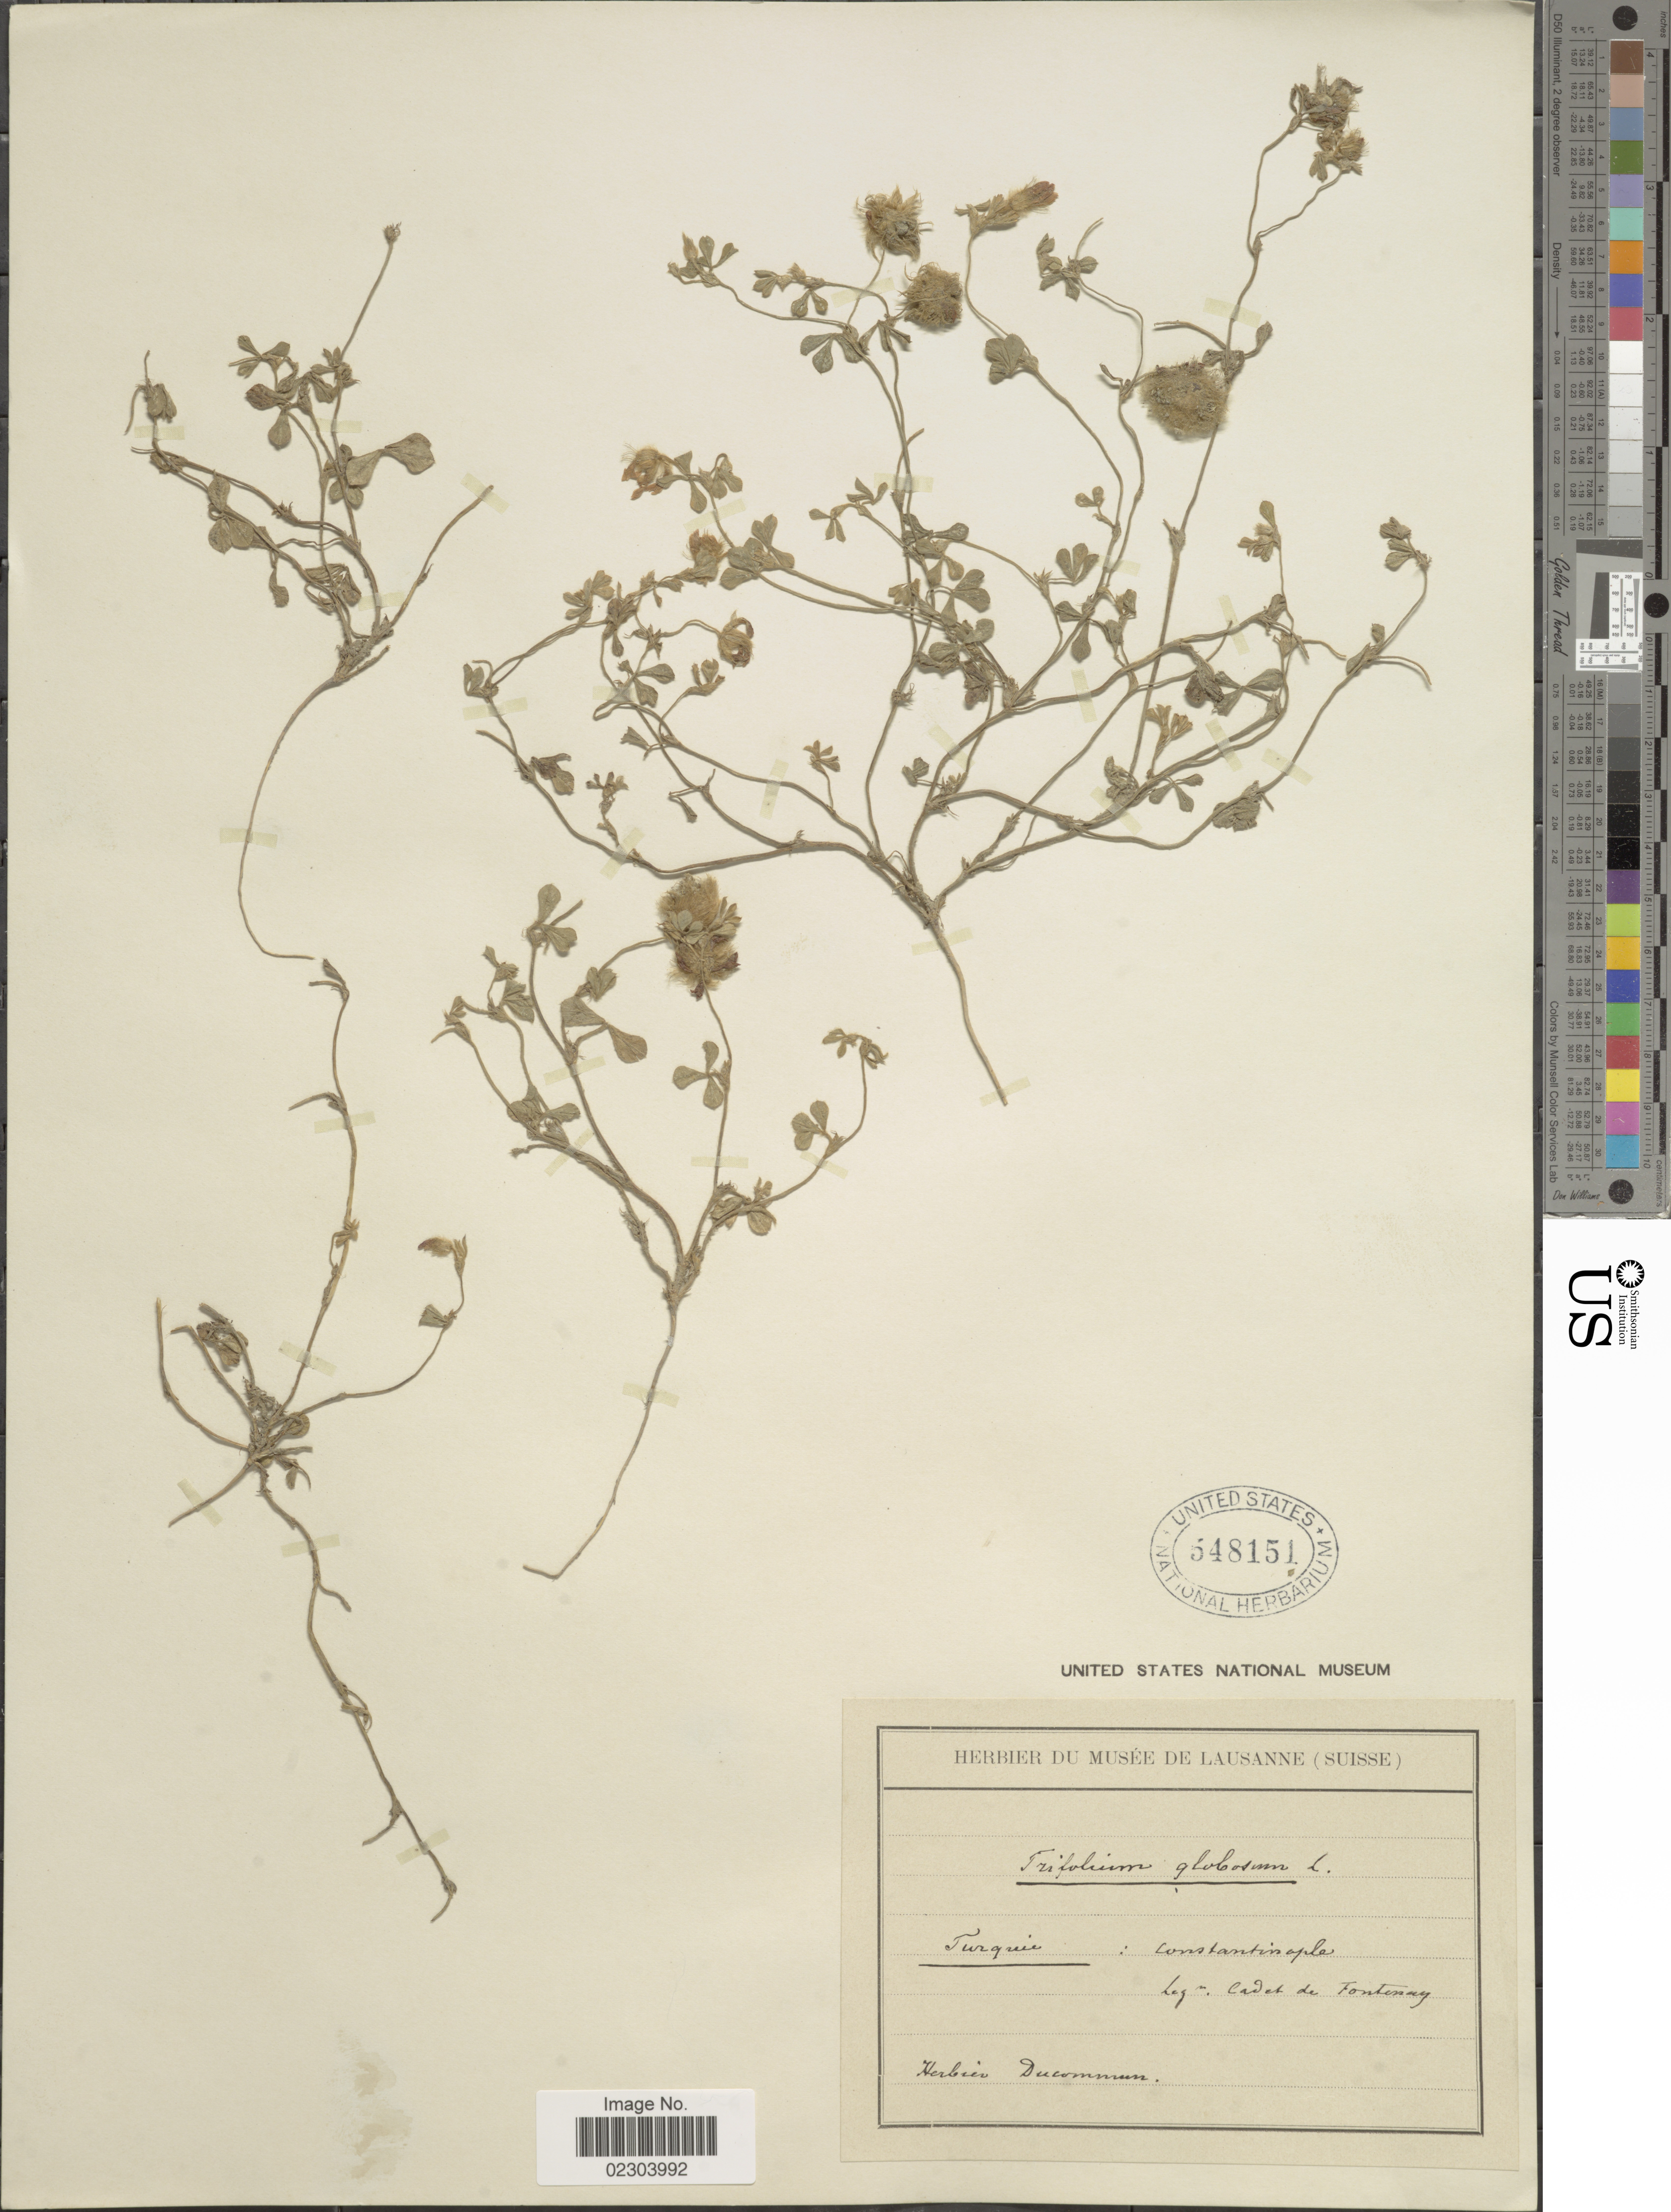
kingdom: Plantae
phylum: Tracheophyta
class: Magnoliopsida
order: Fabales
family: Fabaceae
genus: Trifolium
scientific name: Trifolium globosum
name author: L.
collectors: Cadet de Fontenay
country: Turkey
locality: Turquie: Constaniople [interpreted]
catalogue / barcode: US 548151